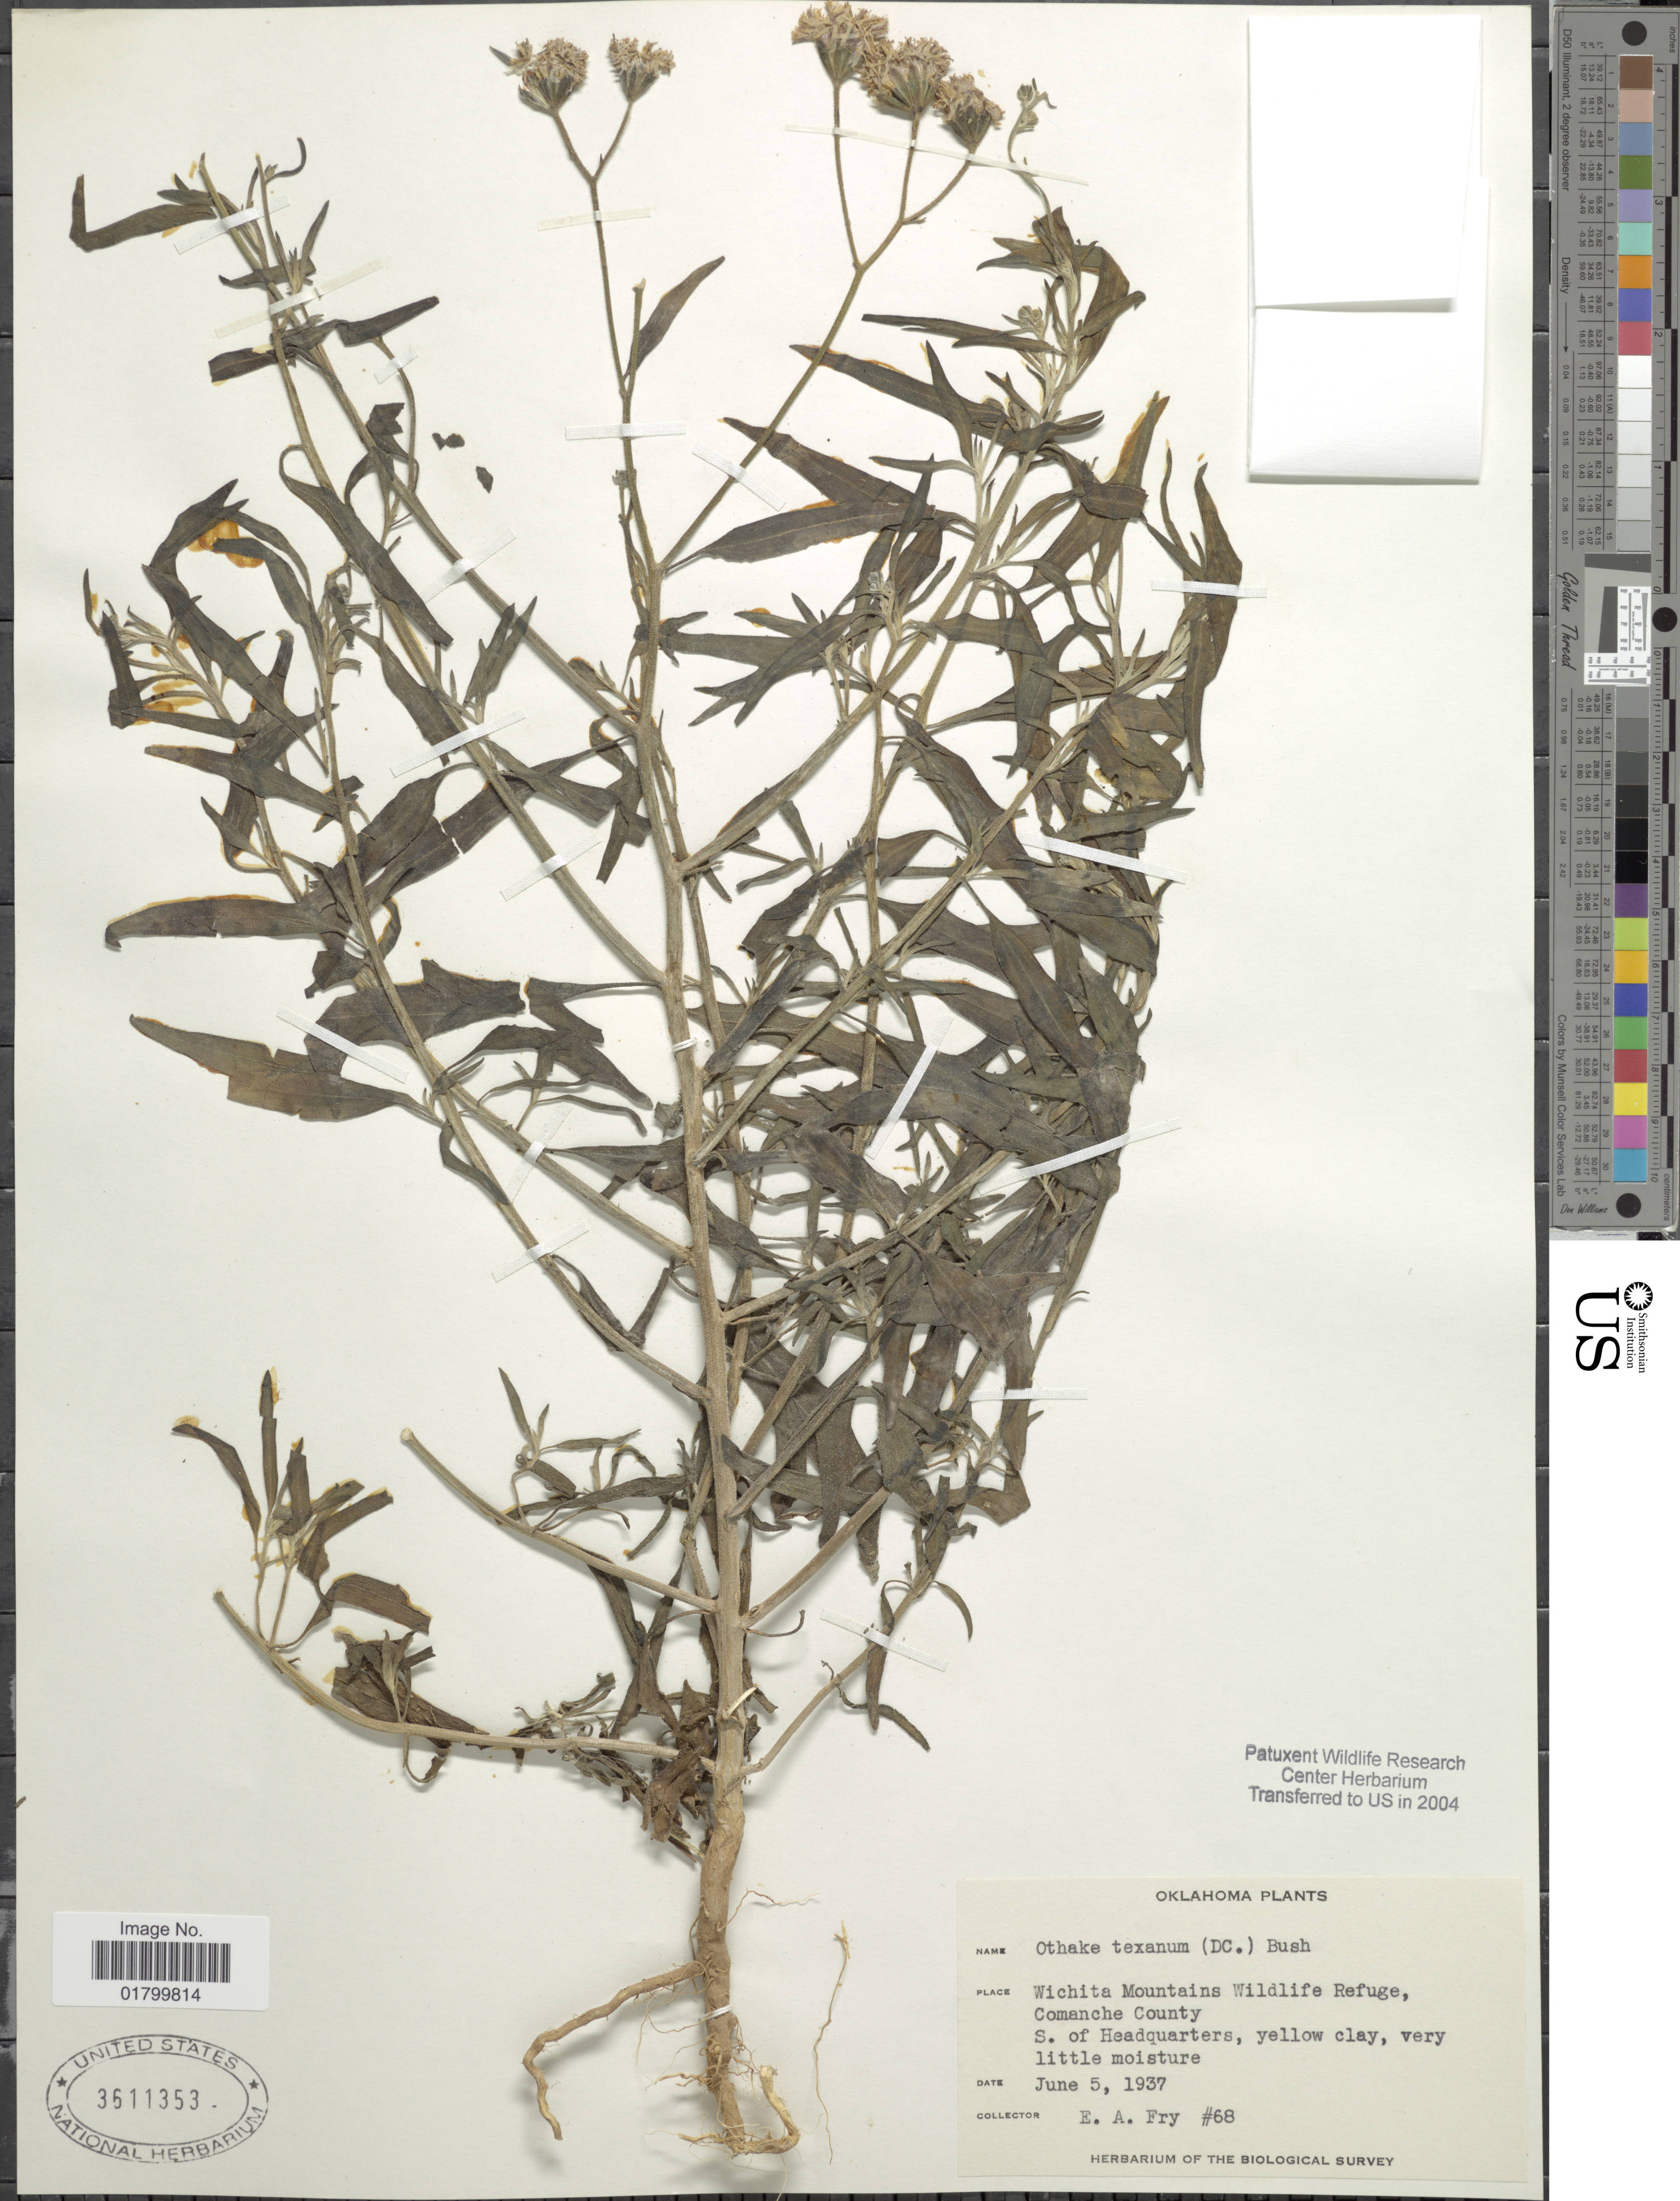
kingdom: Plantae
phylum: Tracheophyta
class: Magnoliopsida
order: Asterales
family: Asteraceae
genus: Palafoxia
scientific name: Palafoxia texana var. ambigua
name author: (Shinners) B.L. Turner & M.I. Morris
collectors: E. Fry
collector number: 68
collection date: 1937-06-05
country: United States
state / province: Oklahoma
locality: Wichita Mountains Wildlife Refuge, Comanche County, S. of Headquarters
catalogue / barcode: US 3611353